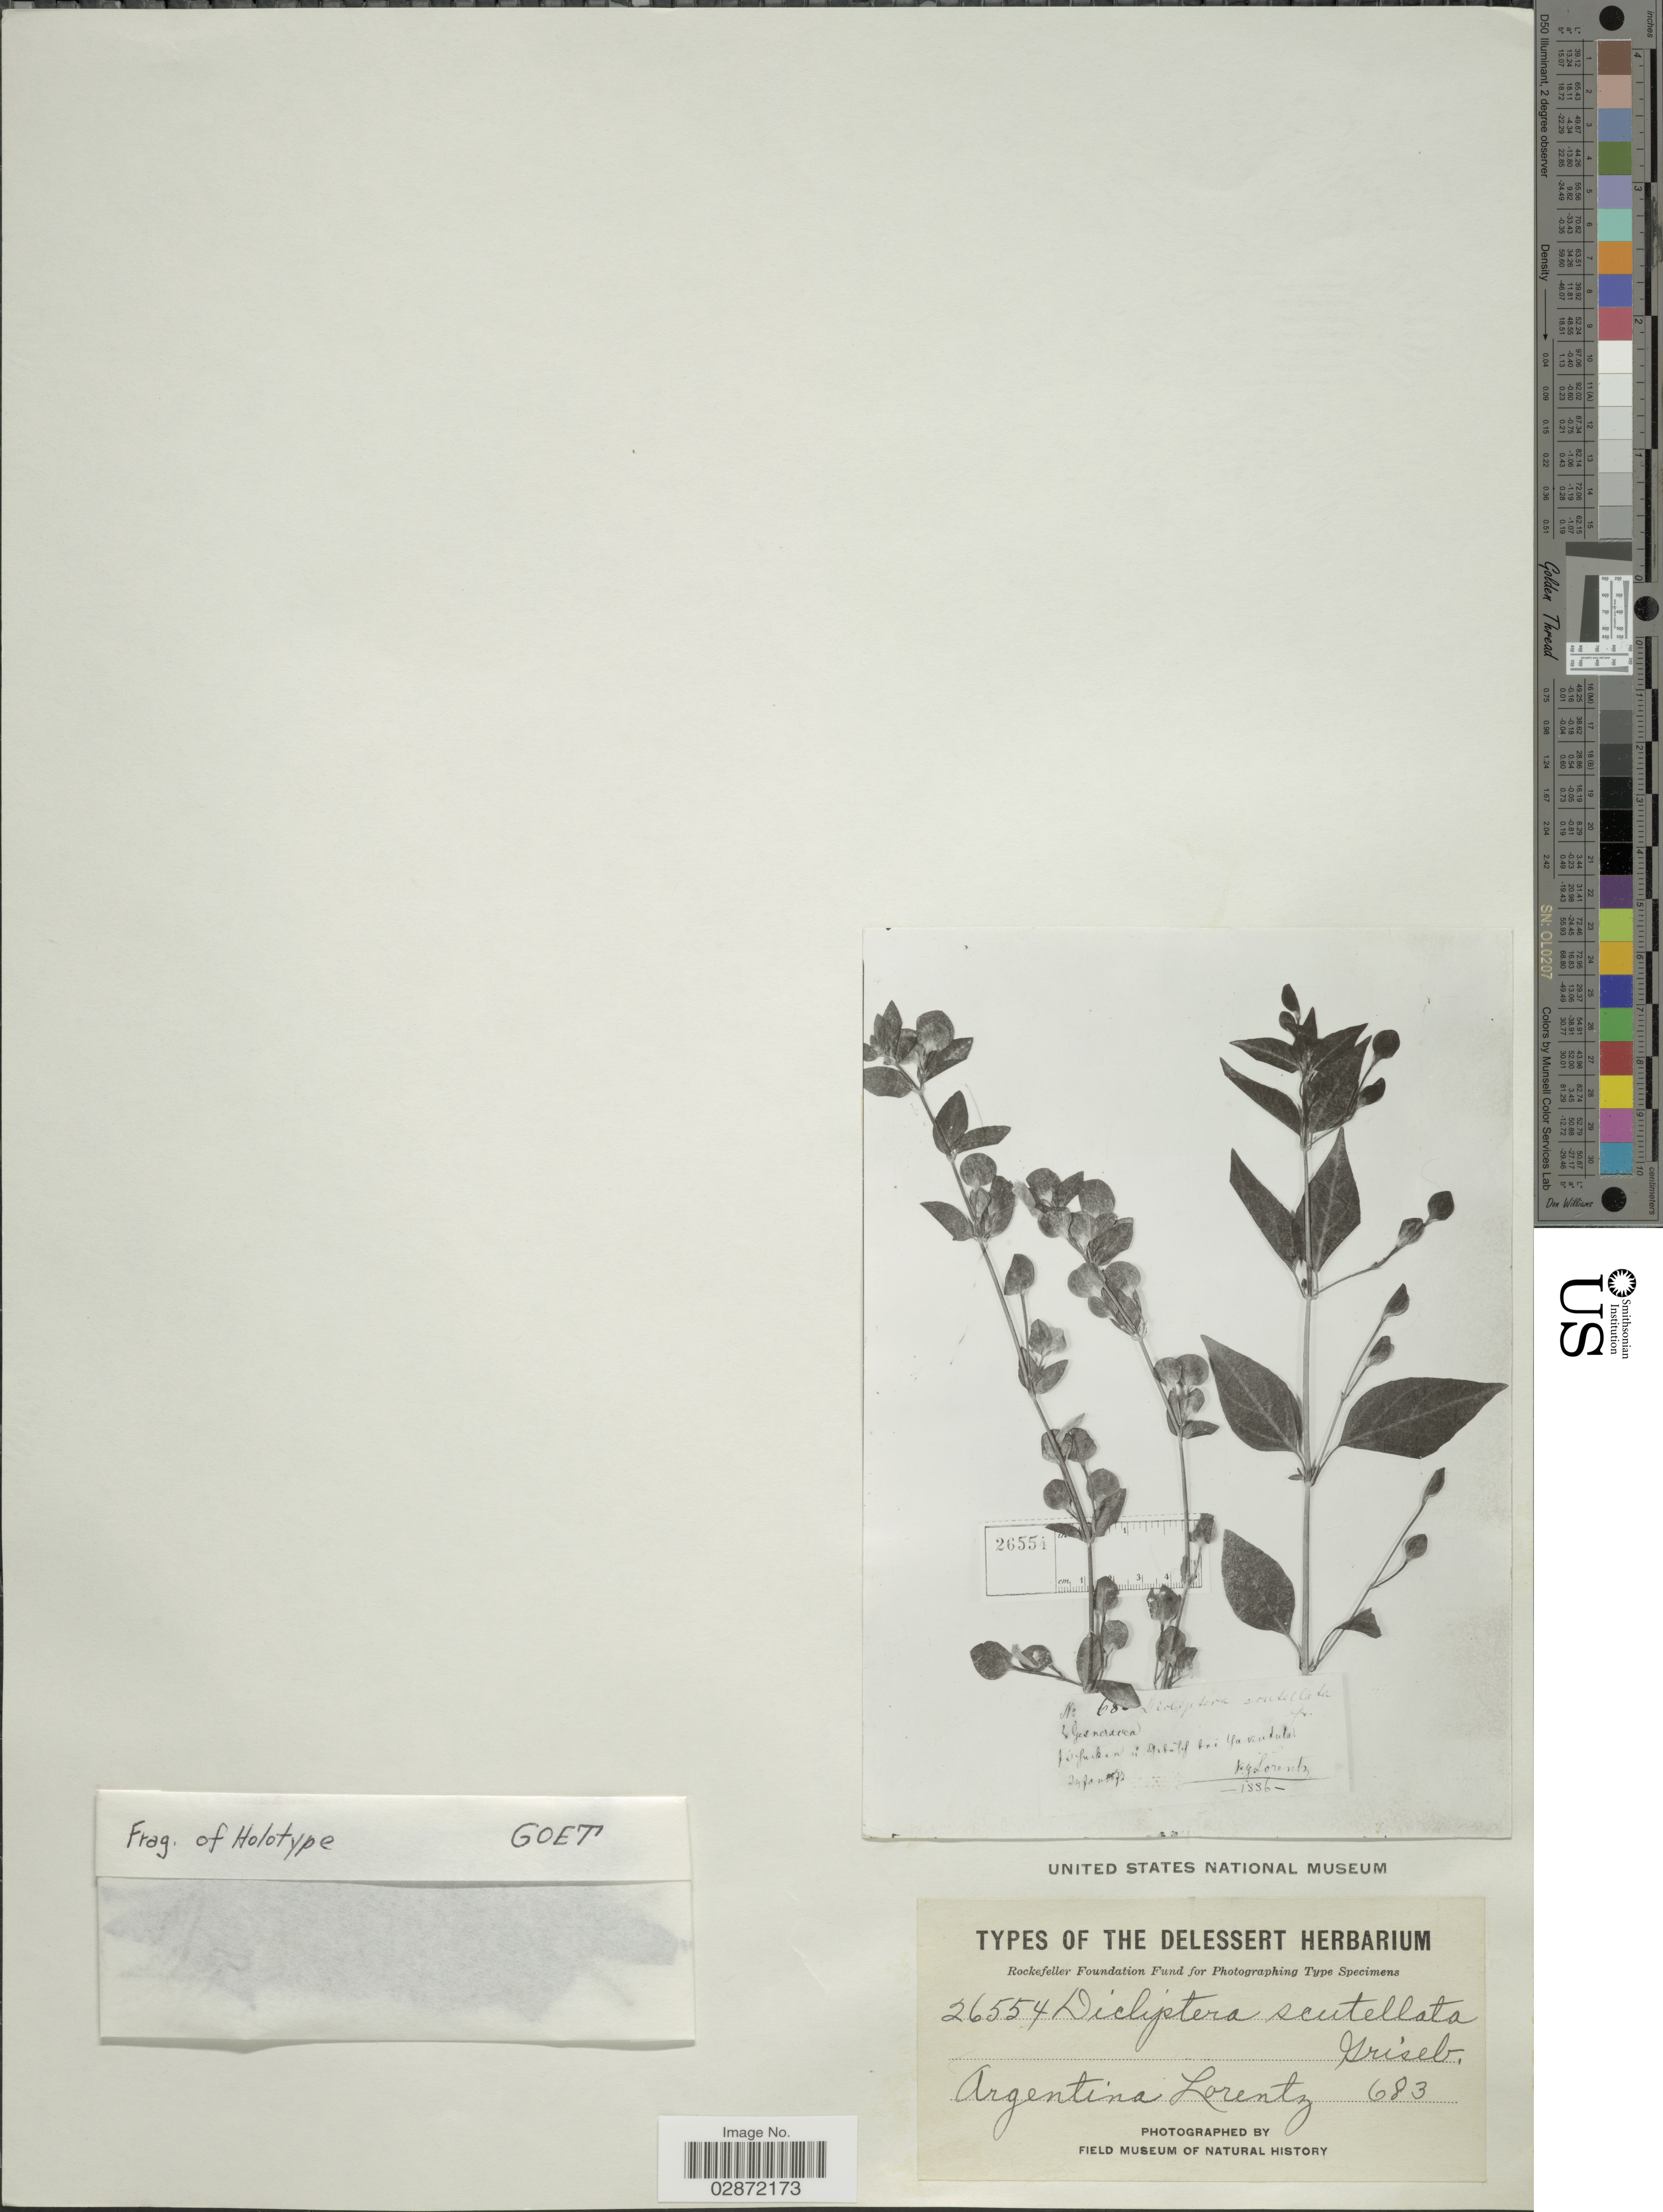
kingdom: Plantae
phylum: Tracheophyta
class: Magnoliopsida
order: Lamiales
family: Acanthaceae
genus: Dicliptera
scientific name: Dicliptera scutellata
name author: Griseb.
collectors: -. Lorentz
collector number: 683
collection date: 1886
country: Argentina